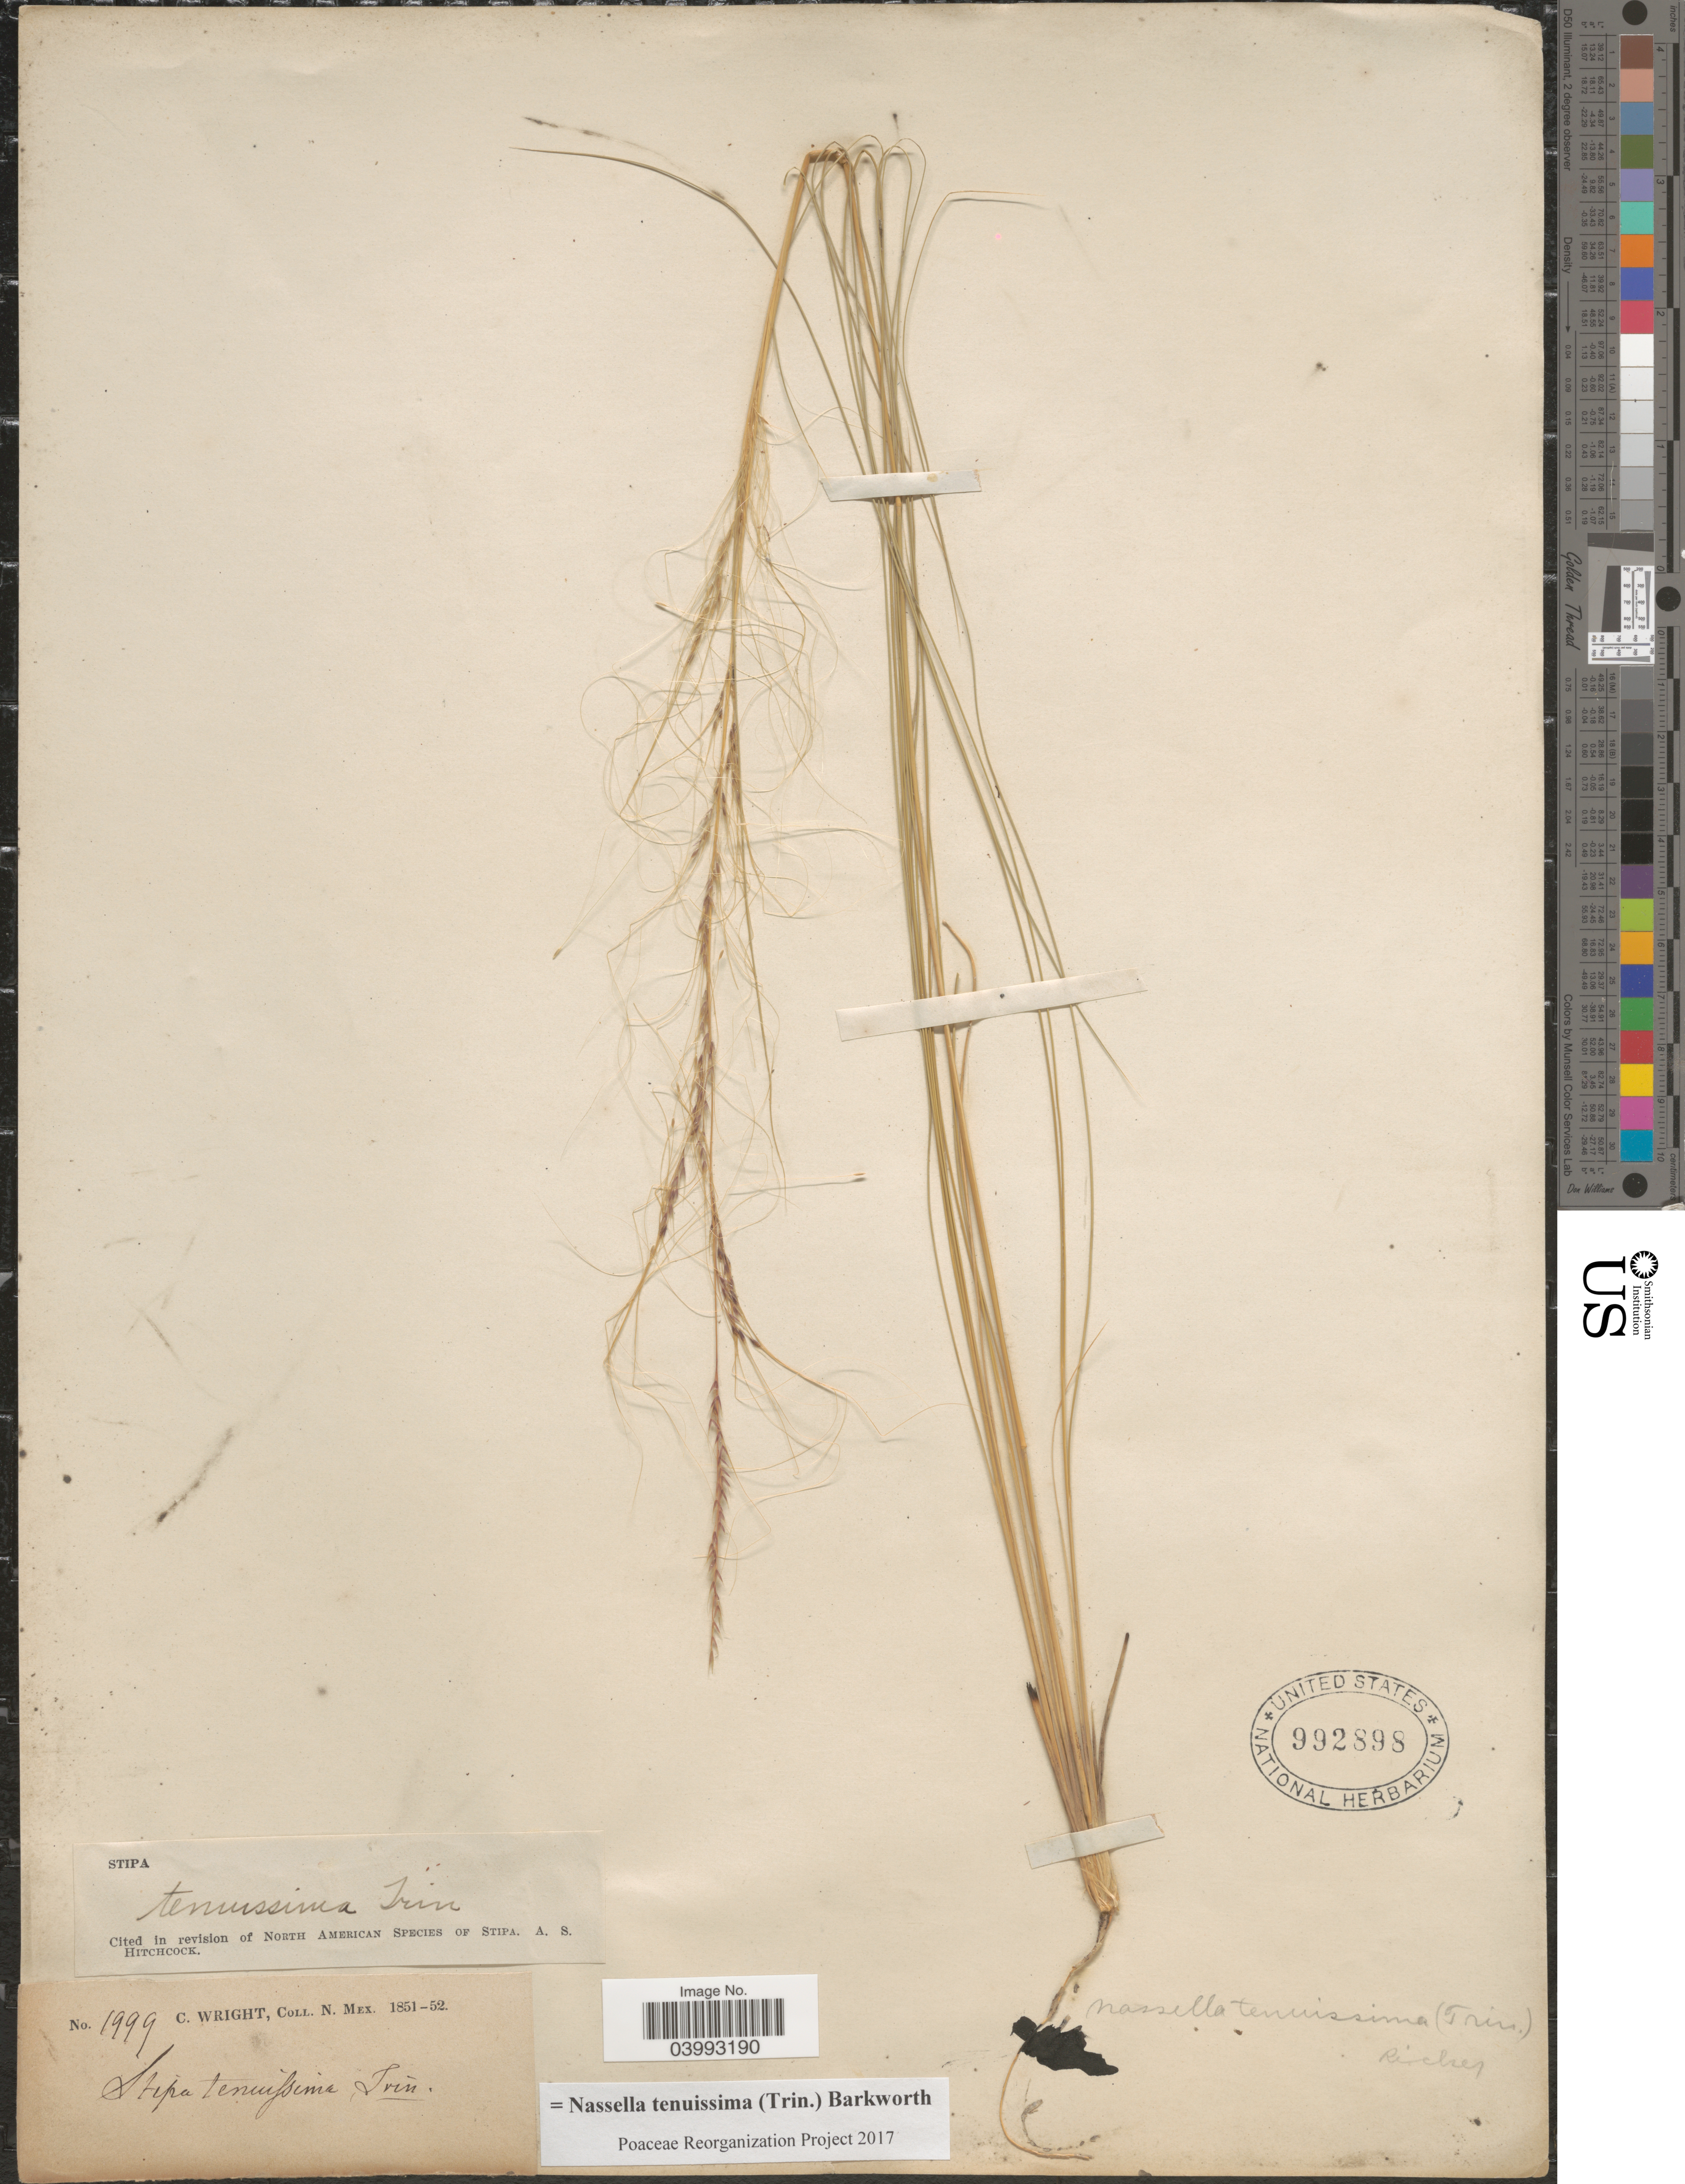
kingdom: Plantae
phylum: Tracheophyta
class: Liliopsida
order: Poales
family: Poaceae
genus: Nassella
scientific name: Nassella tenuissima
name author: (Trin.) Barkworth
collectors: C. Wright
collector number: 1999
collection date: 1851/1852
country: United States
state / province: New Mexico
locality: N. Mex.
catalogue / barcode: US 992898